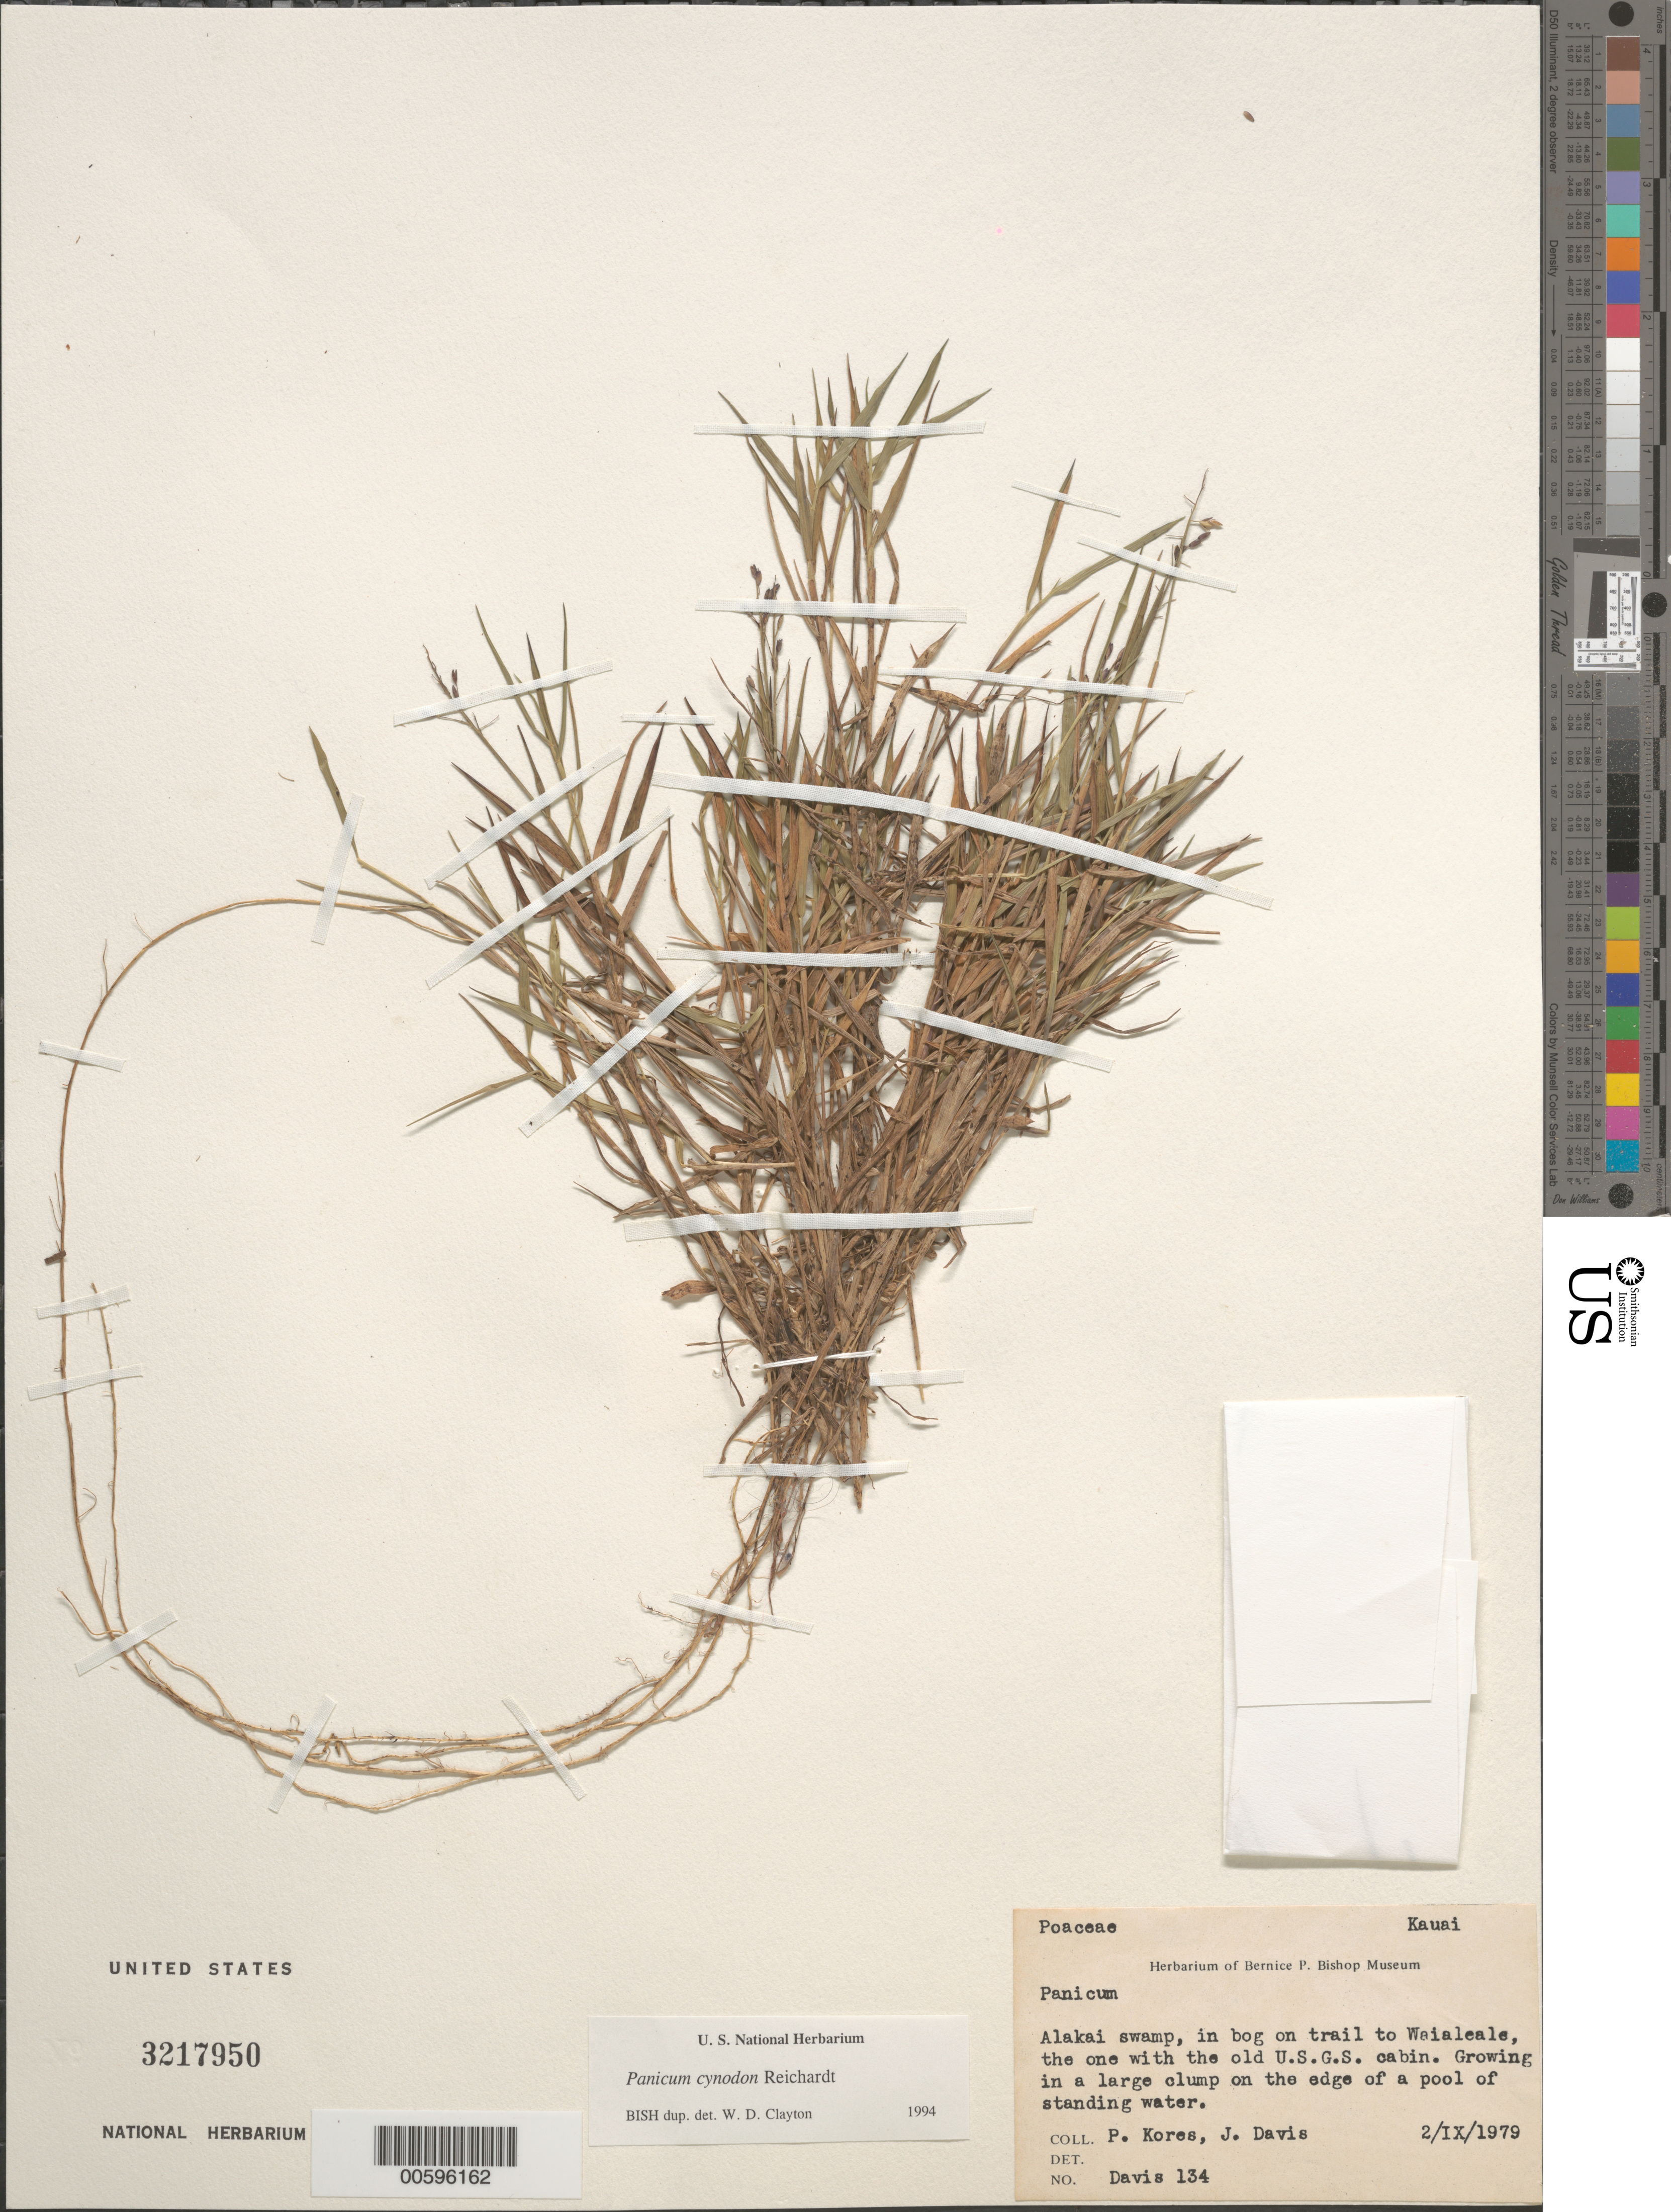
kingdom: Plantae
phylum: Tracheophyta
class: Liliopsida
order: Poales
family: Poaceae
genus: Dichanthelium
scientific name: Dichanthelium cynodon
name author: (Reichardt) C.A. Clark & Gould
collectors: P. Kores & J. Davis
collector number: Davis 134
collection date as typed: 2 Sep 1979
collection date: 1979-09-02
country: United States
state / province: Hawaii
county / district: Kauai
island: Kaua'i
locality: Alakai swamp, in bog on trail to Waialeale, the one with the old U.S.G.S. cabin.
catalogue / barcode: US 3217950